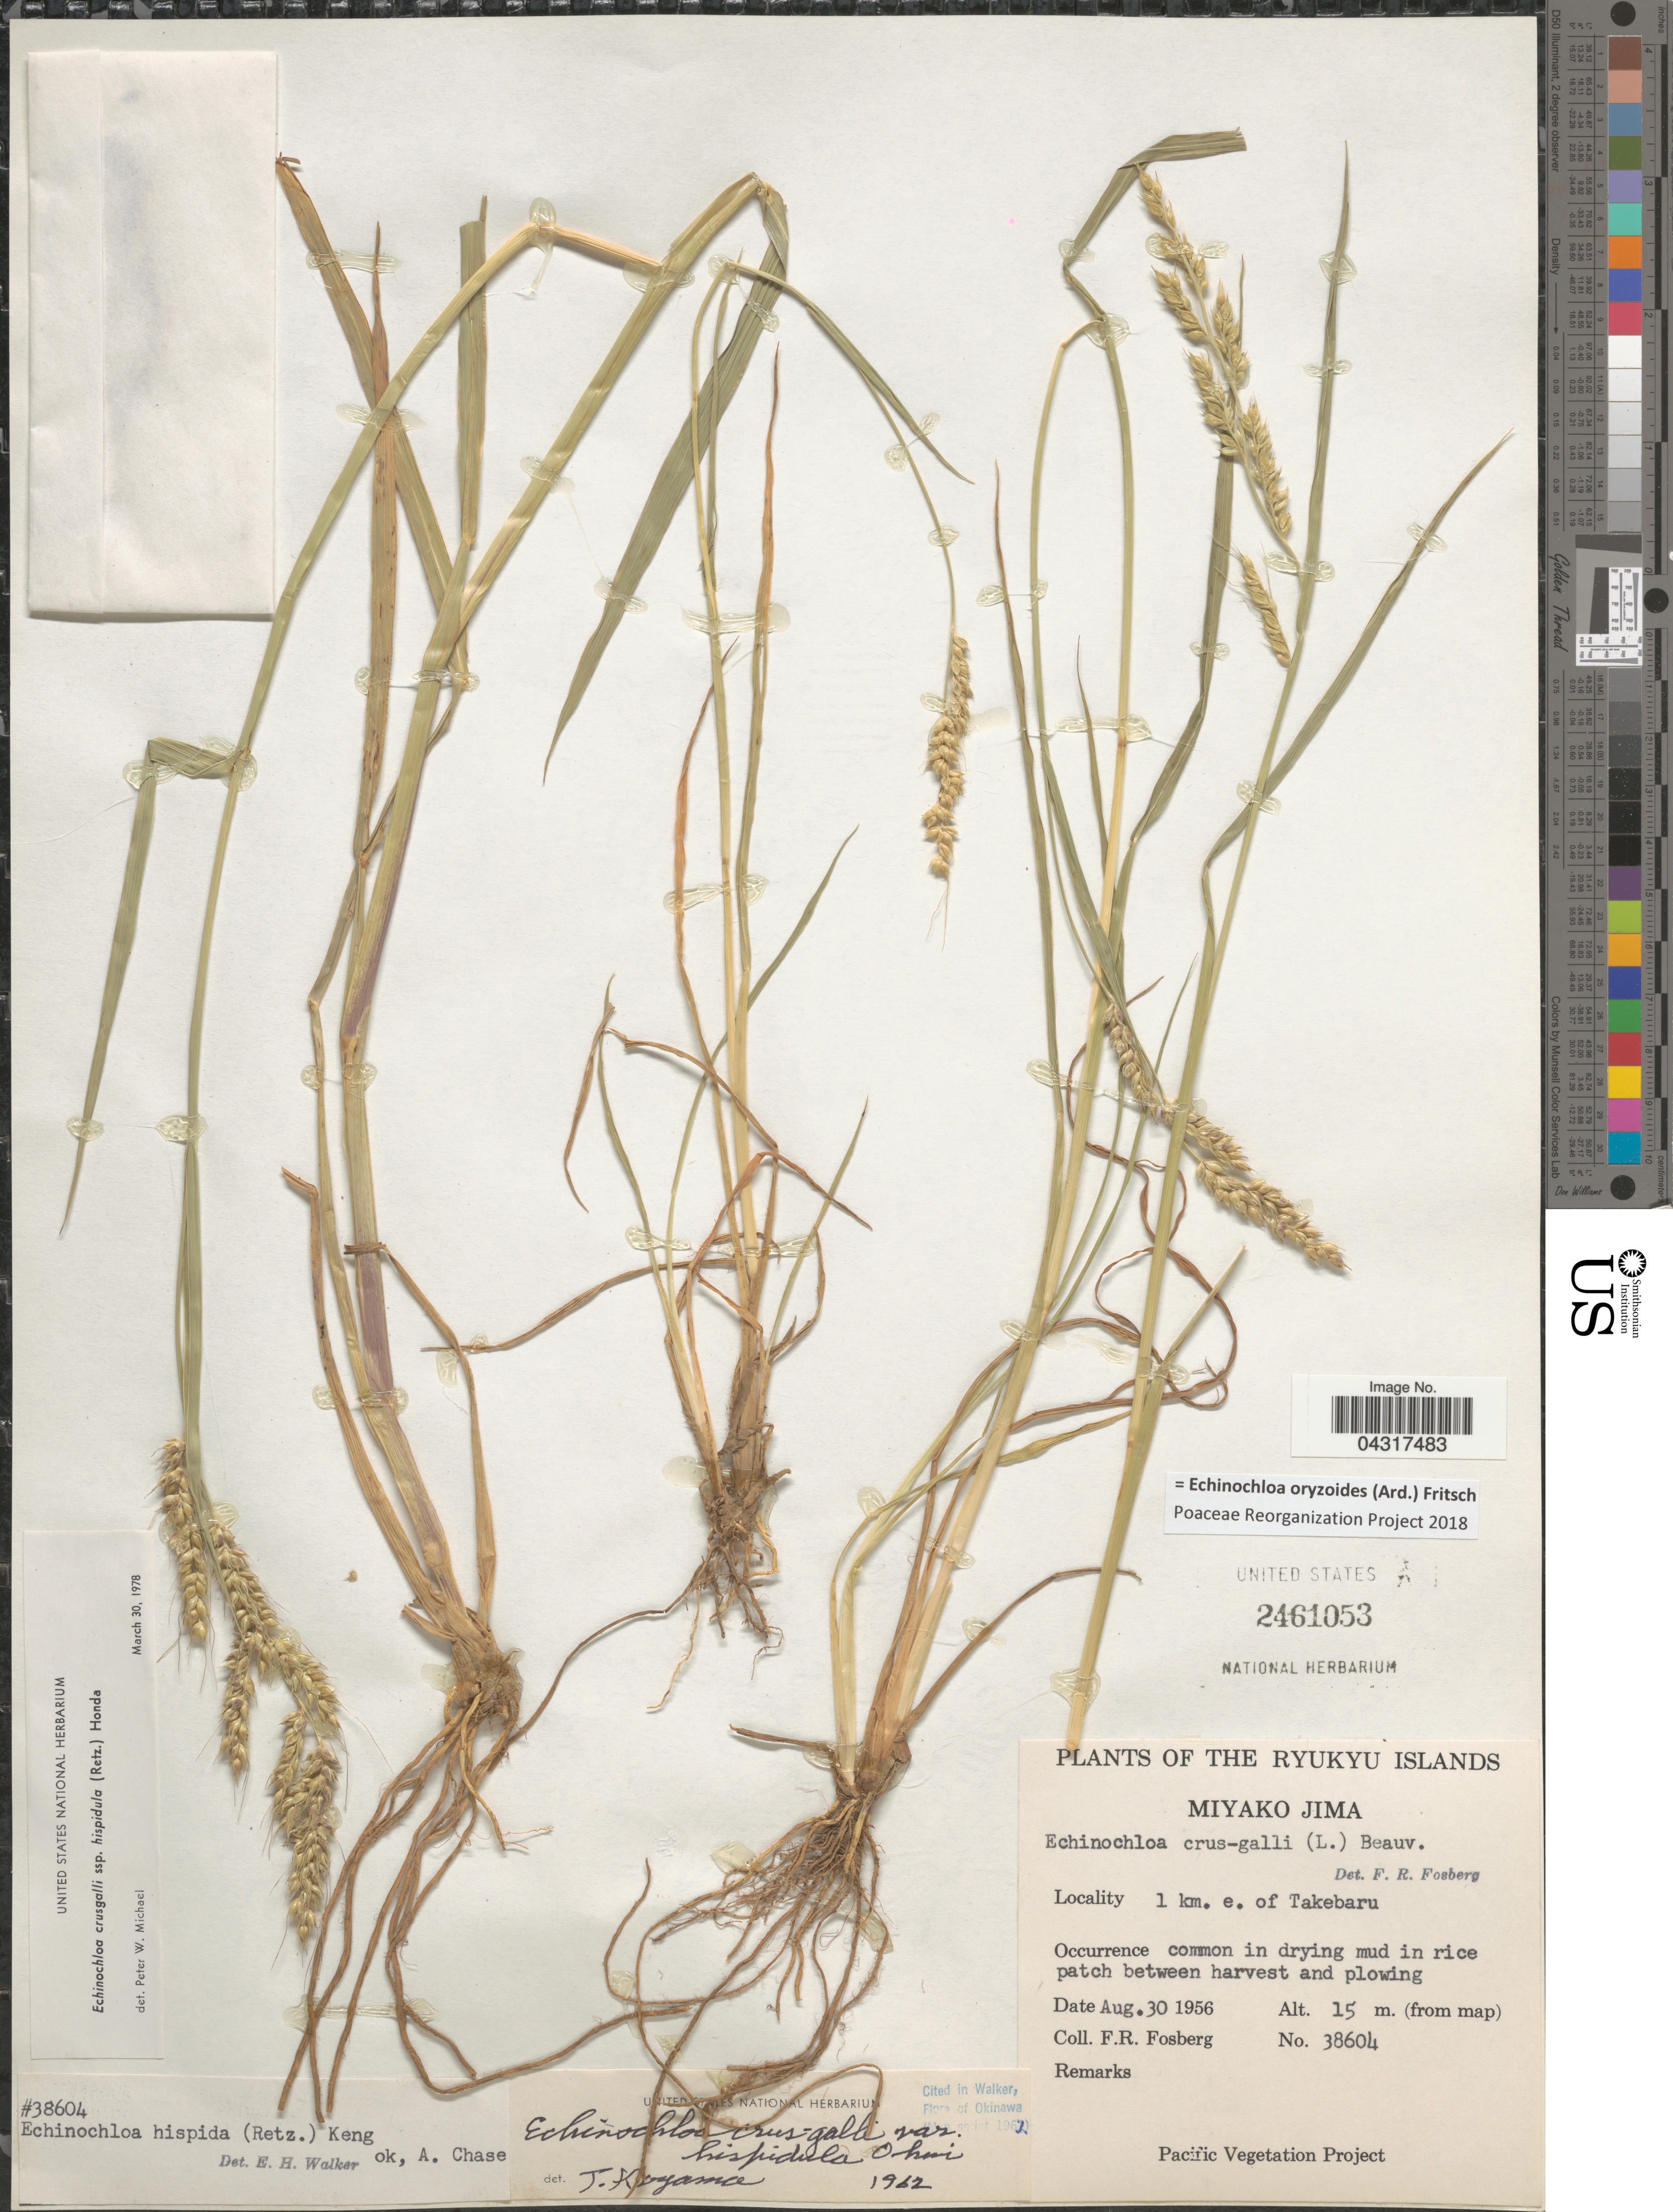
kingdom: Plantae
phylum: Tracheophyta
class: Liliopsida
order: Poales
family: Poaceae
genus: Echinochloa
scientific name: Echinochloa oryzoides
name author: (Ard.) Fritsch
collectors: F. R. Fosberg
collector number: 38604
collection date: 1956-08-30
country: Japan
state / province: Okinawa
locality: The Ryukyu Islands. Miyako Jima. 1 km. e. of Takebaru.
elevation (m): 15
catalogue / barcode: US 2461053